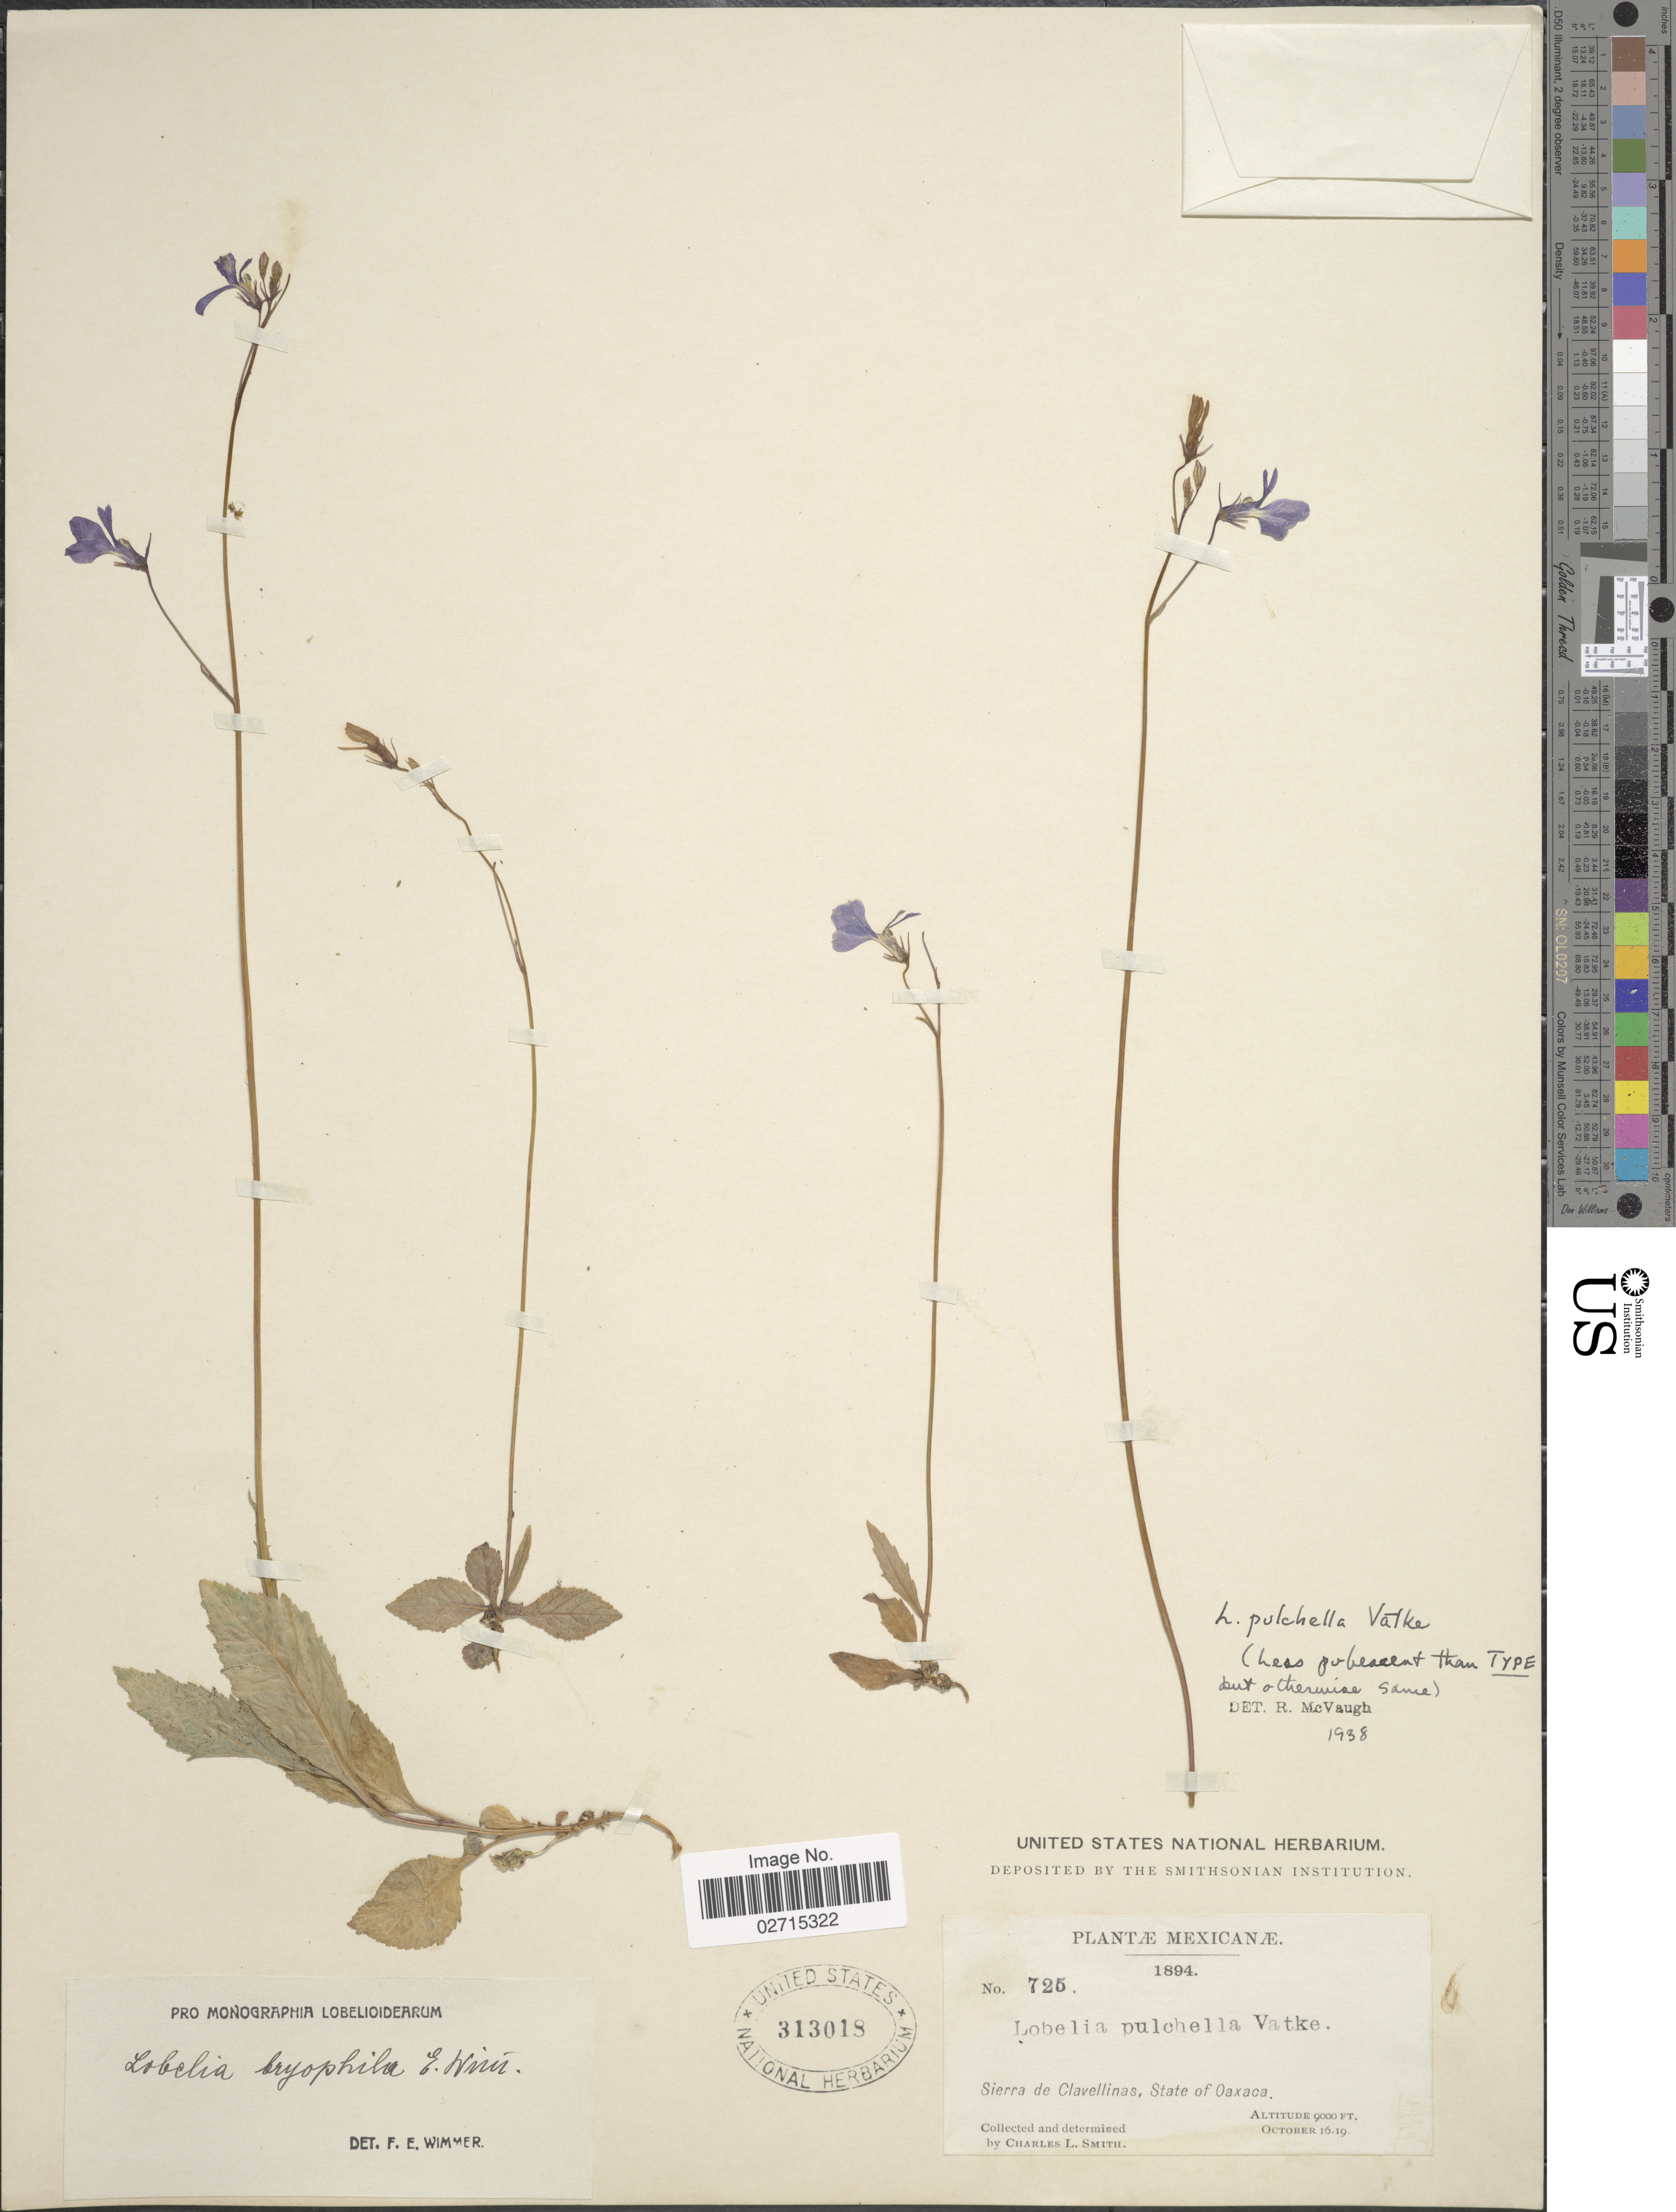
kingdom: Plantae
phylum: Tracheophyta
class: Magnoliopsida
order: Asterales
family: Campanulaceae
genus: Lobelia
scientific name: Lobelia pulchella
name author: Vatke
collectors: C. L. Smith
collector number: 725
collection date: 1894-10-16/1894-10-19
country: Mexico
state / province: Oaxaca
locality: Sierra de Clavellinas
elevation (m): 2743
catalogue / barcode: US 313018